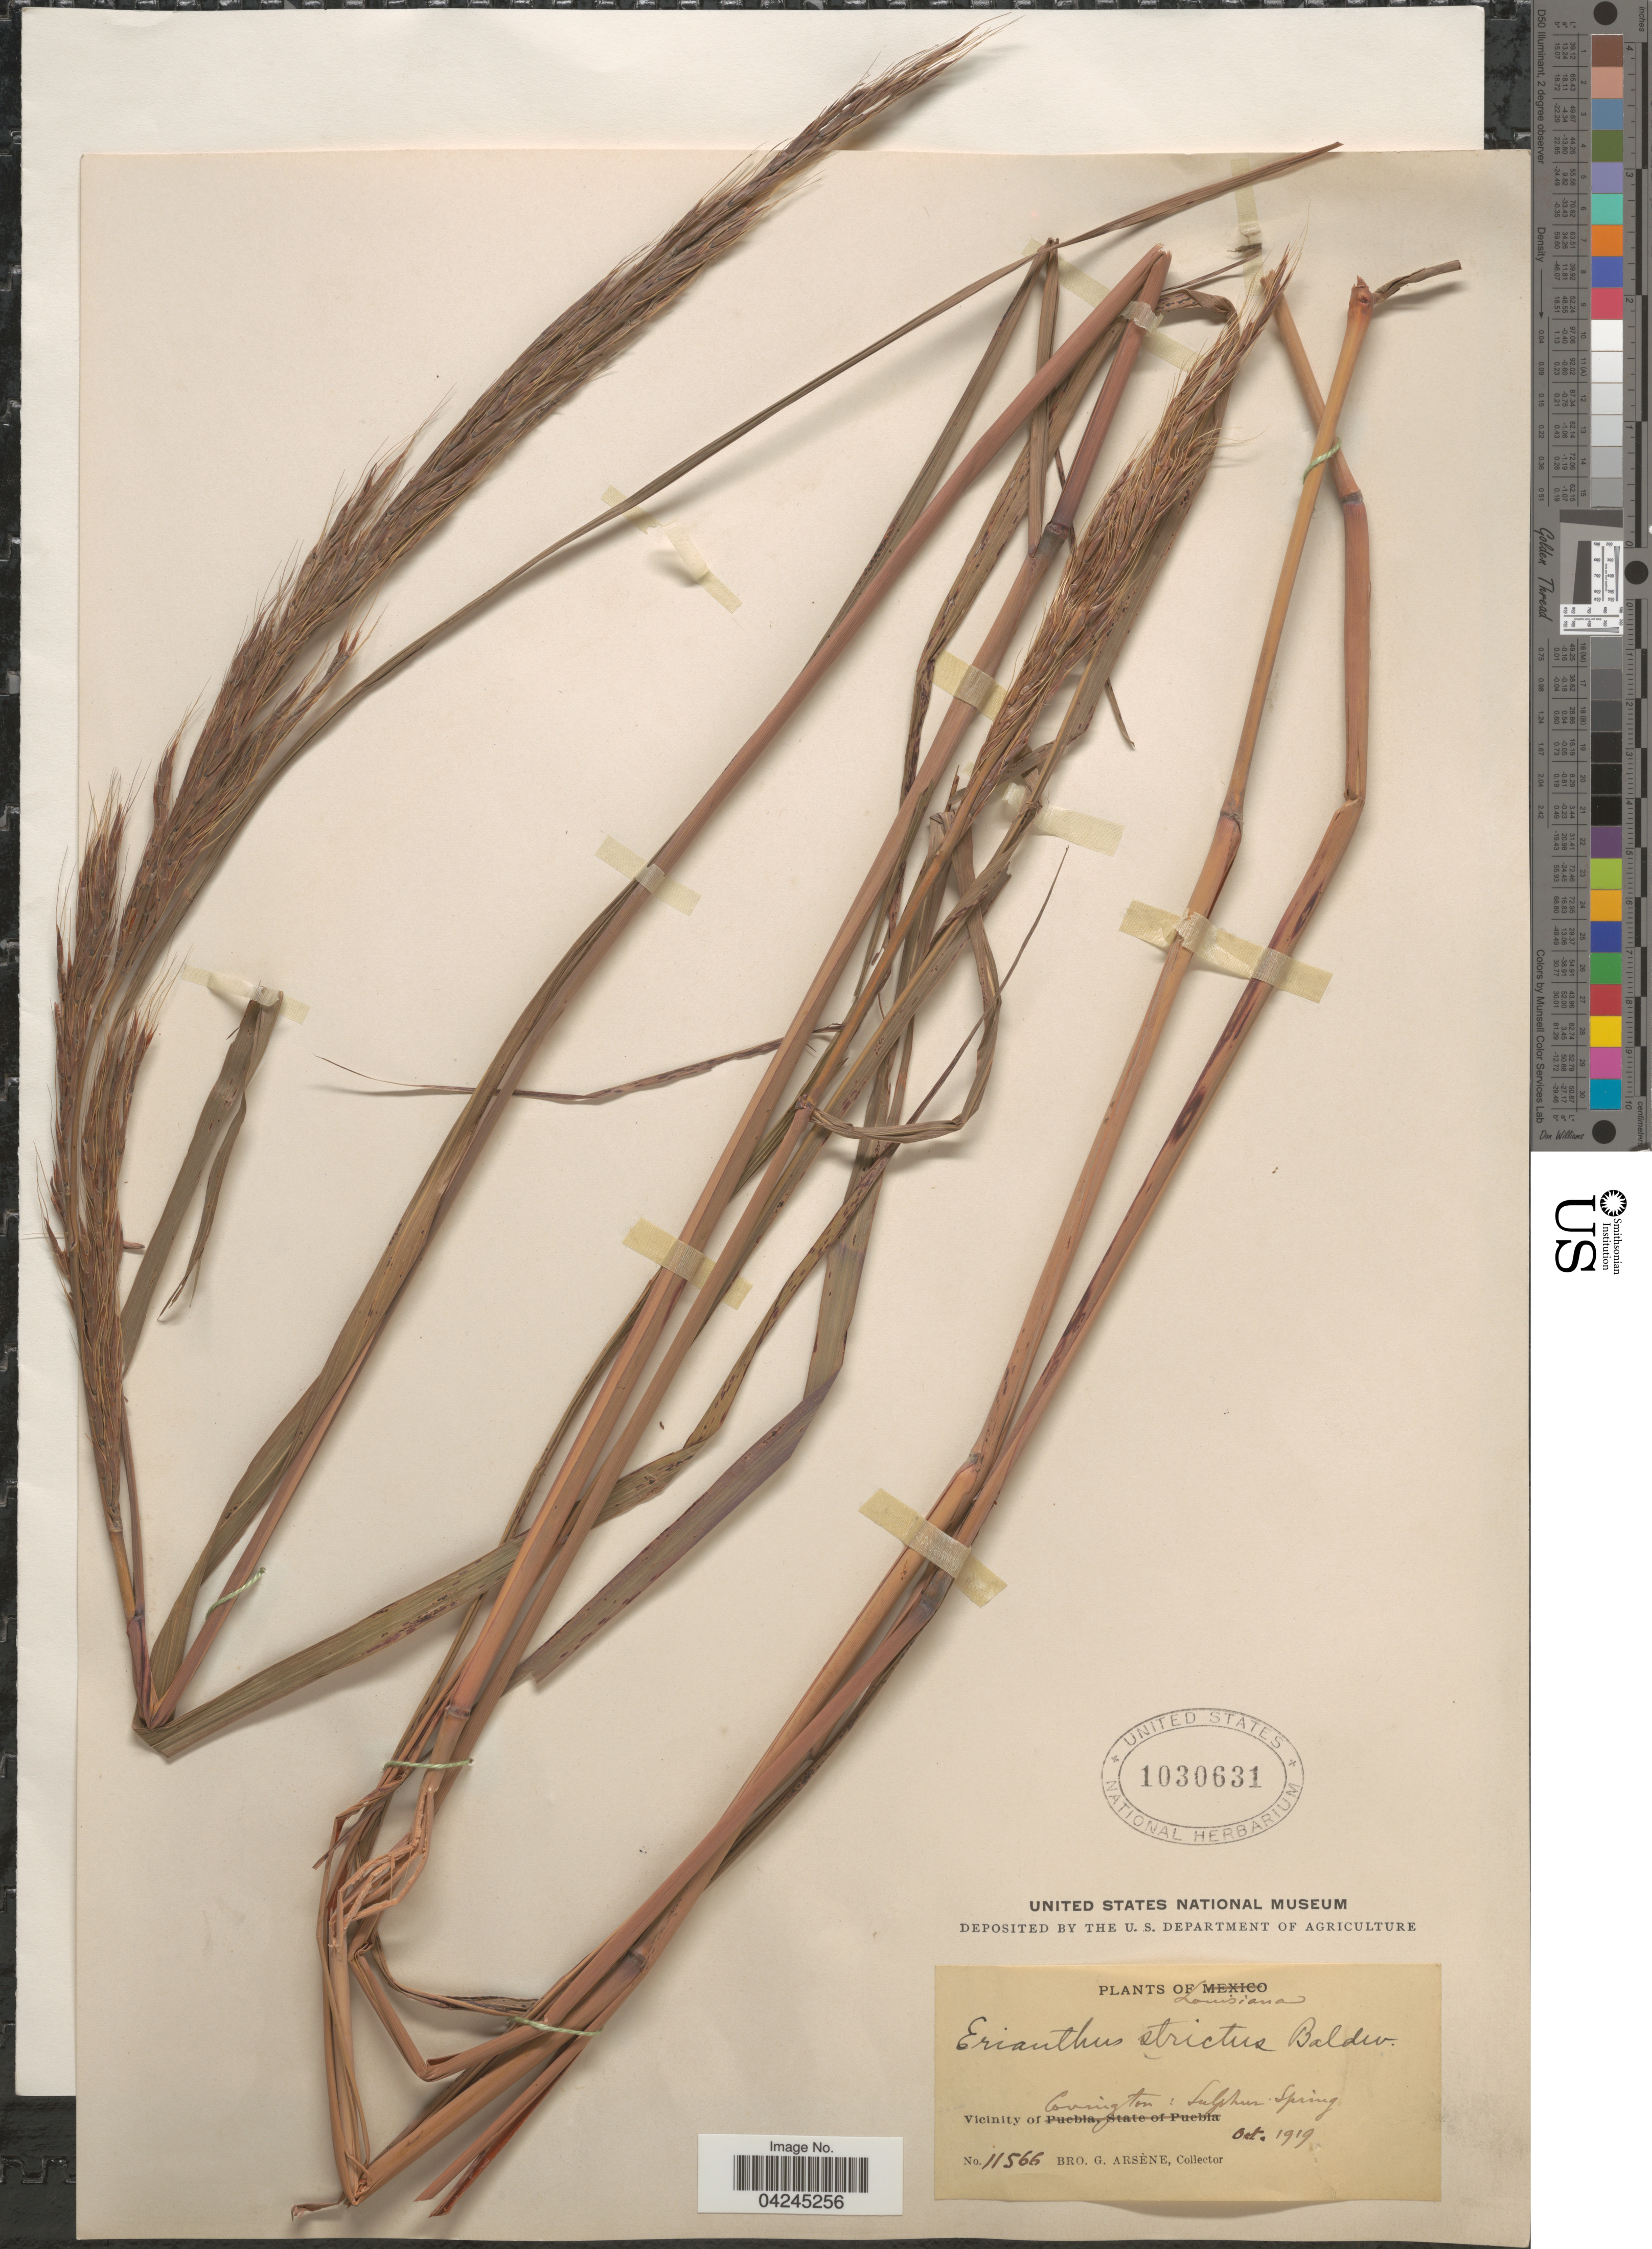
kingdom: Plantae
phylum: Tracheophyta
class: Liliopsida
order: Poales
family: Poaceae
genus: Erianthus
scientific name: Erianthus strictus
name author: Baldwin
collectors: Bro. G. Arsène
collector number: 11566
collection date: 1919-10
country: United States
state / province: Louisiana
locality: Vicinity of Covington: Sulphur Spring.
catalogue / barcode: US 1030631